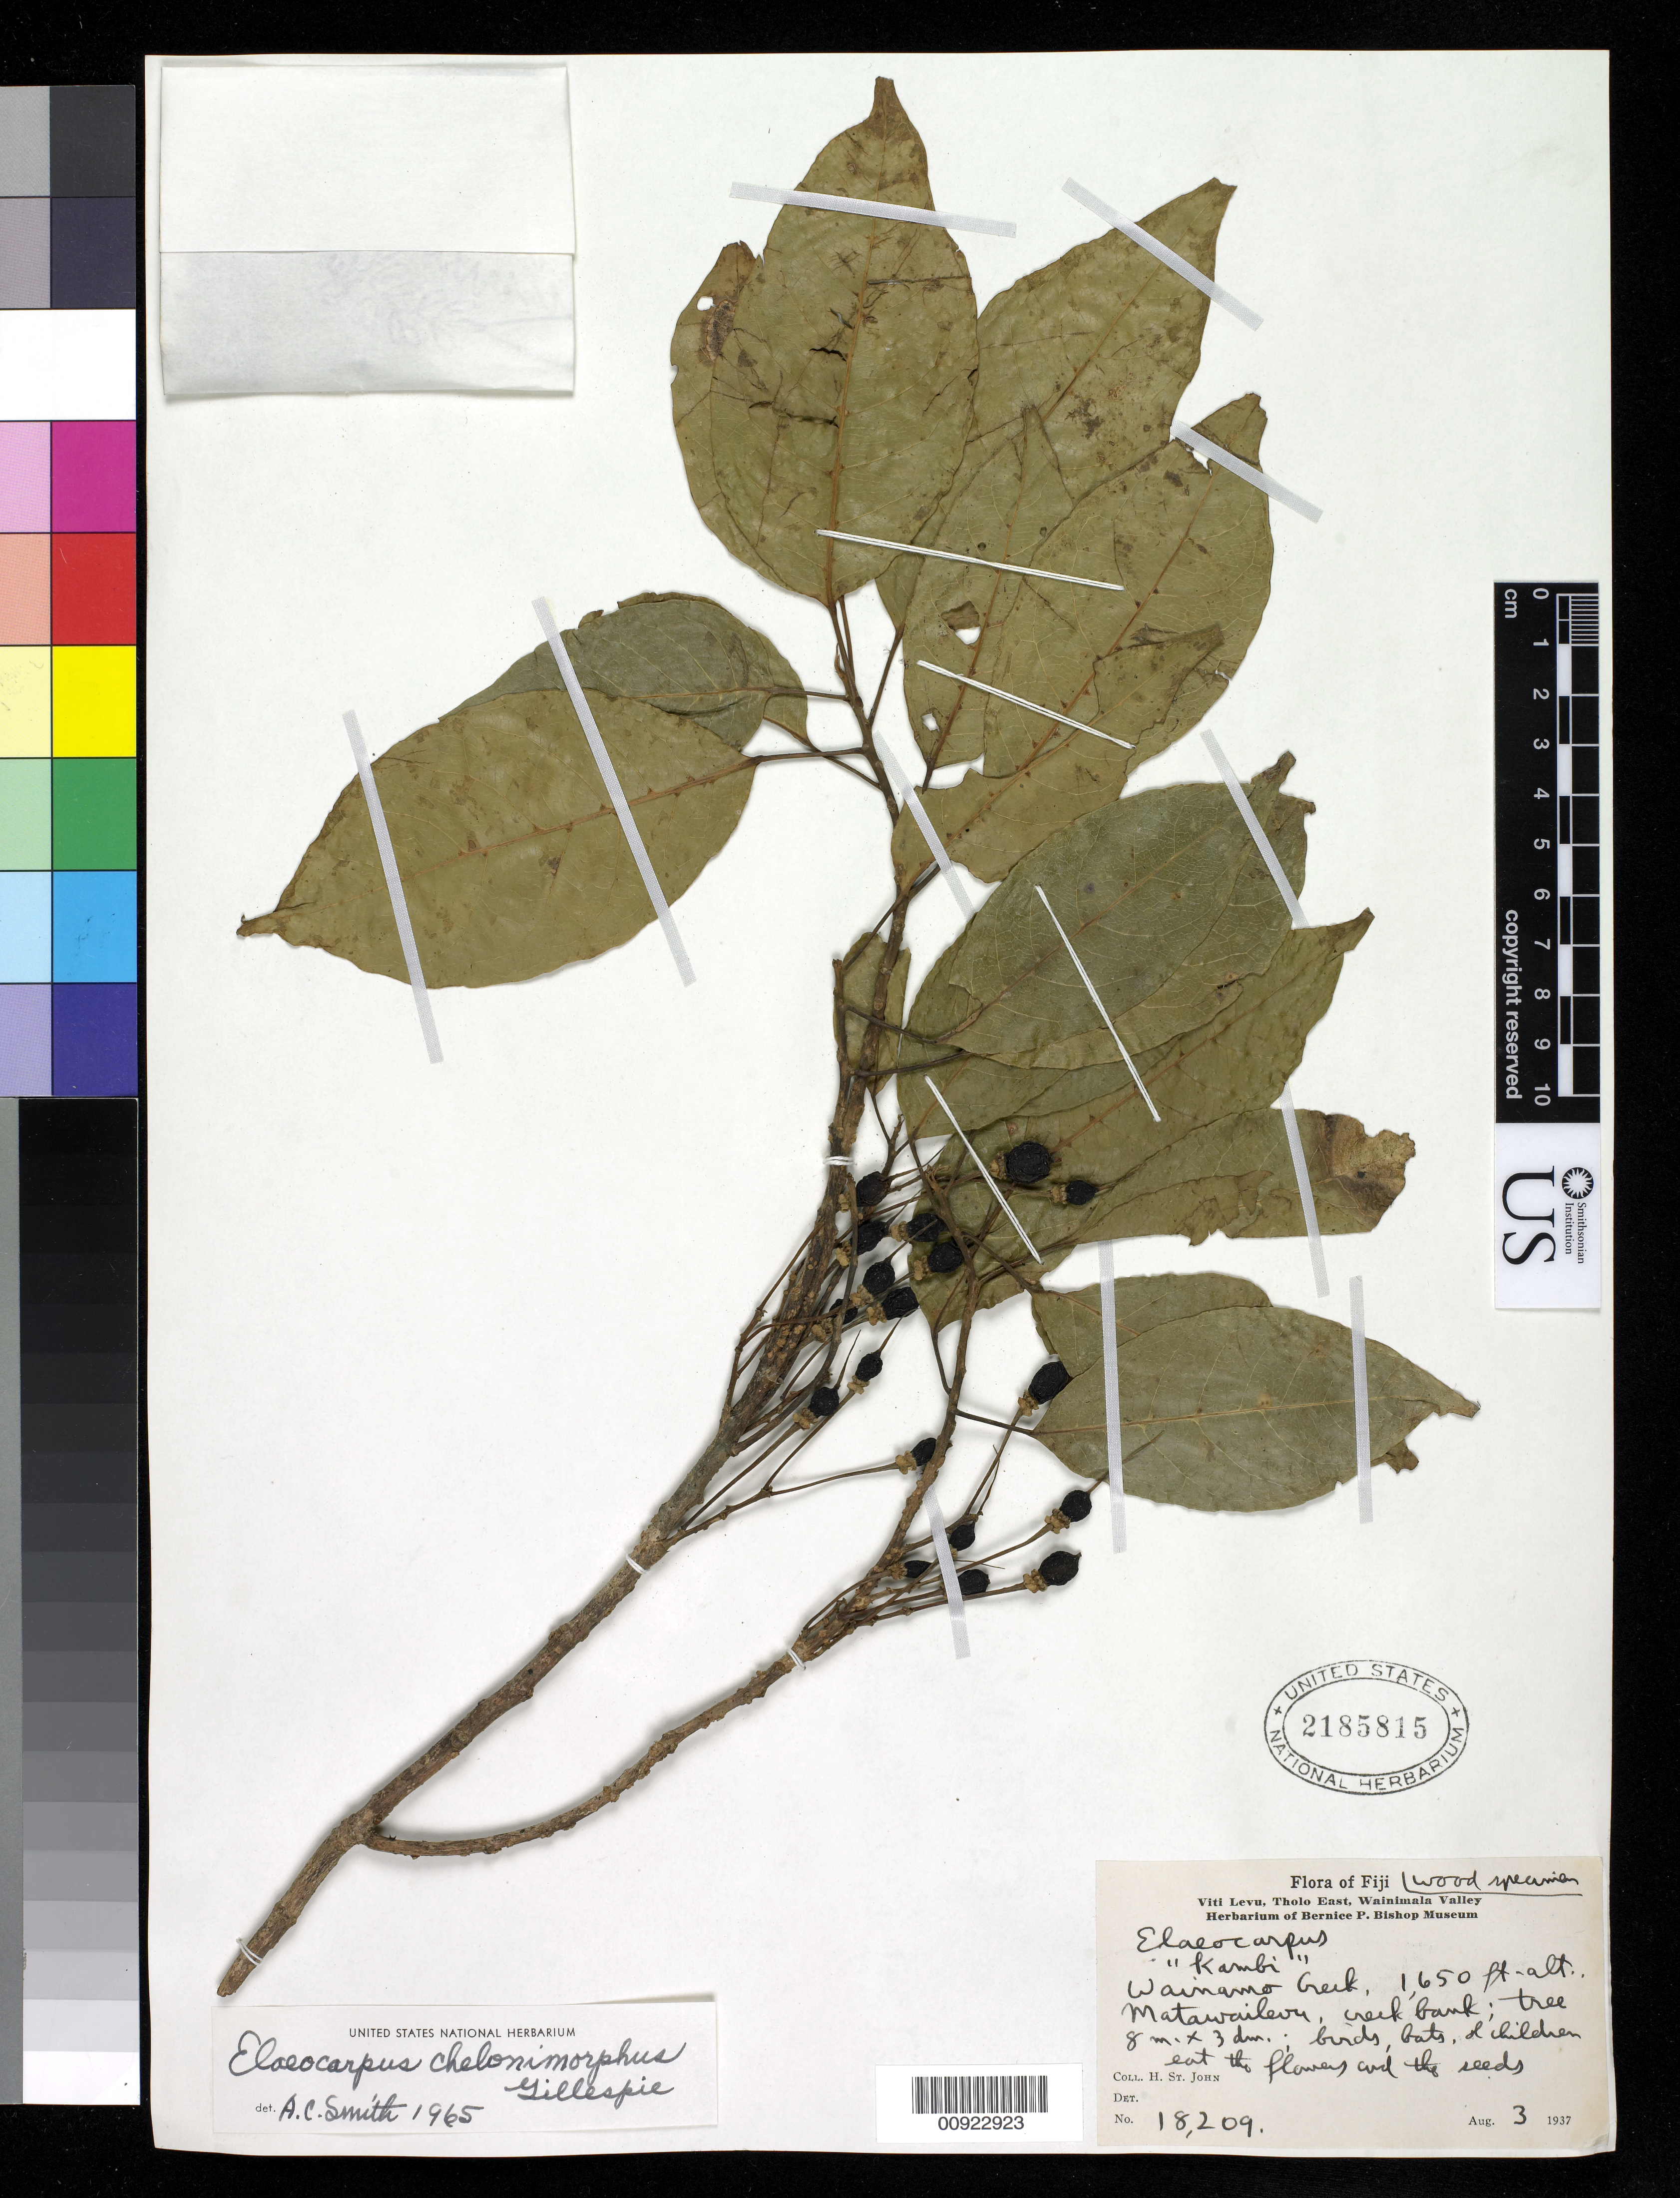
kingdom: Plantae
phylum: Tracheophyta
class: Magnoliopsida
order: Oxalidales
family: Elaeocarpaceae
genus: Elaeocarpus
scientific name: Elaeocarpus chelonimorphus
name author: Gillespie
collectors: H. St. John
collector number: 18209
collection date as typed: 03 Aug 1937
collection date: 1937-08-03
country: Fiji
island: Viti Levu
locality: Matawaileuy, creek bank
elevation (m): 503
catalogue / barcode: US 2185815